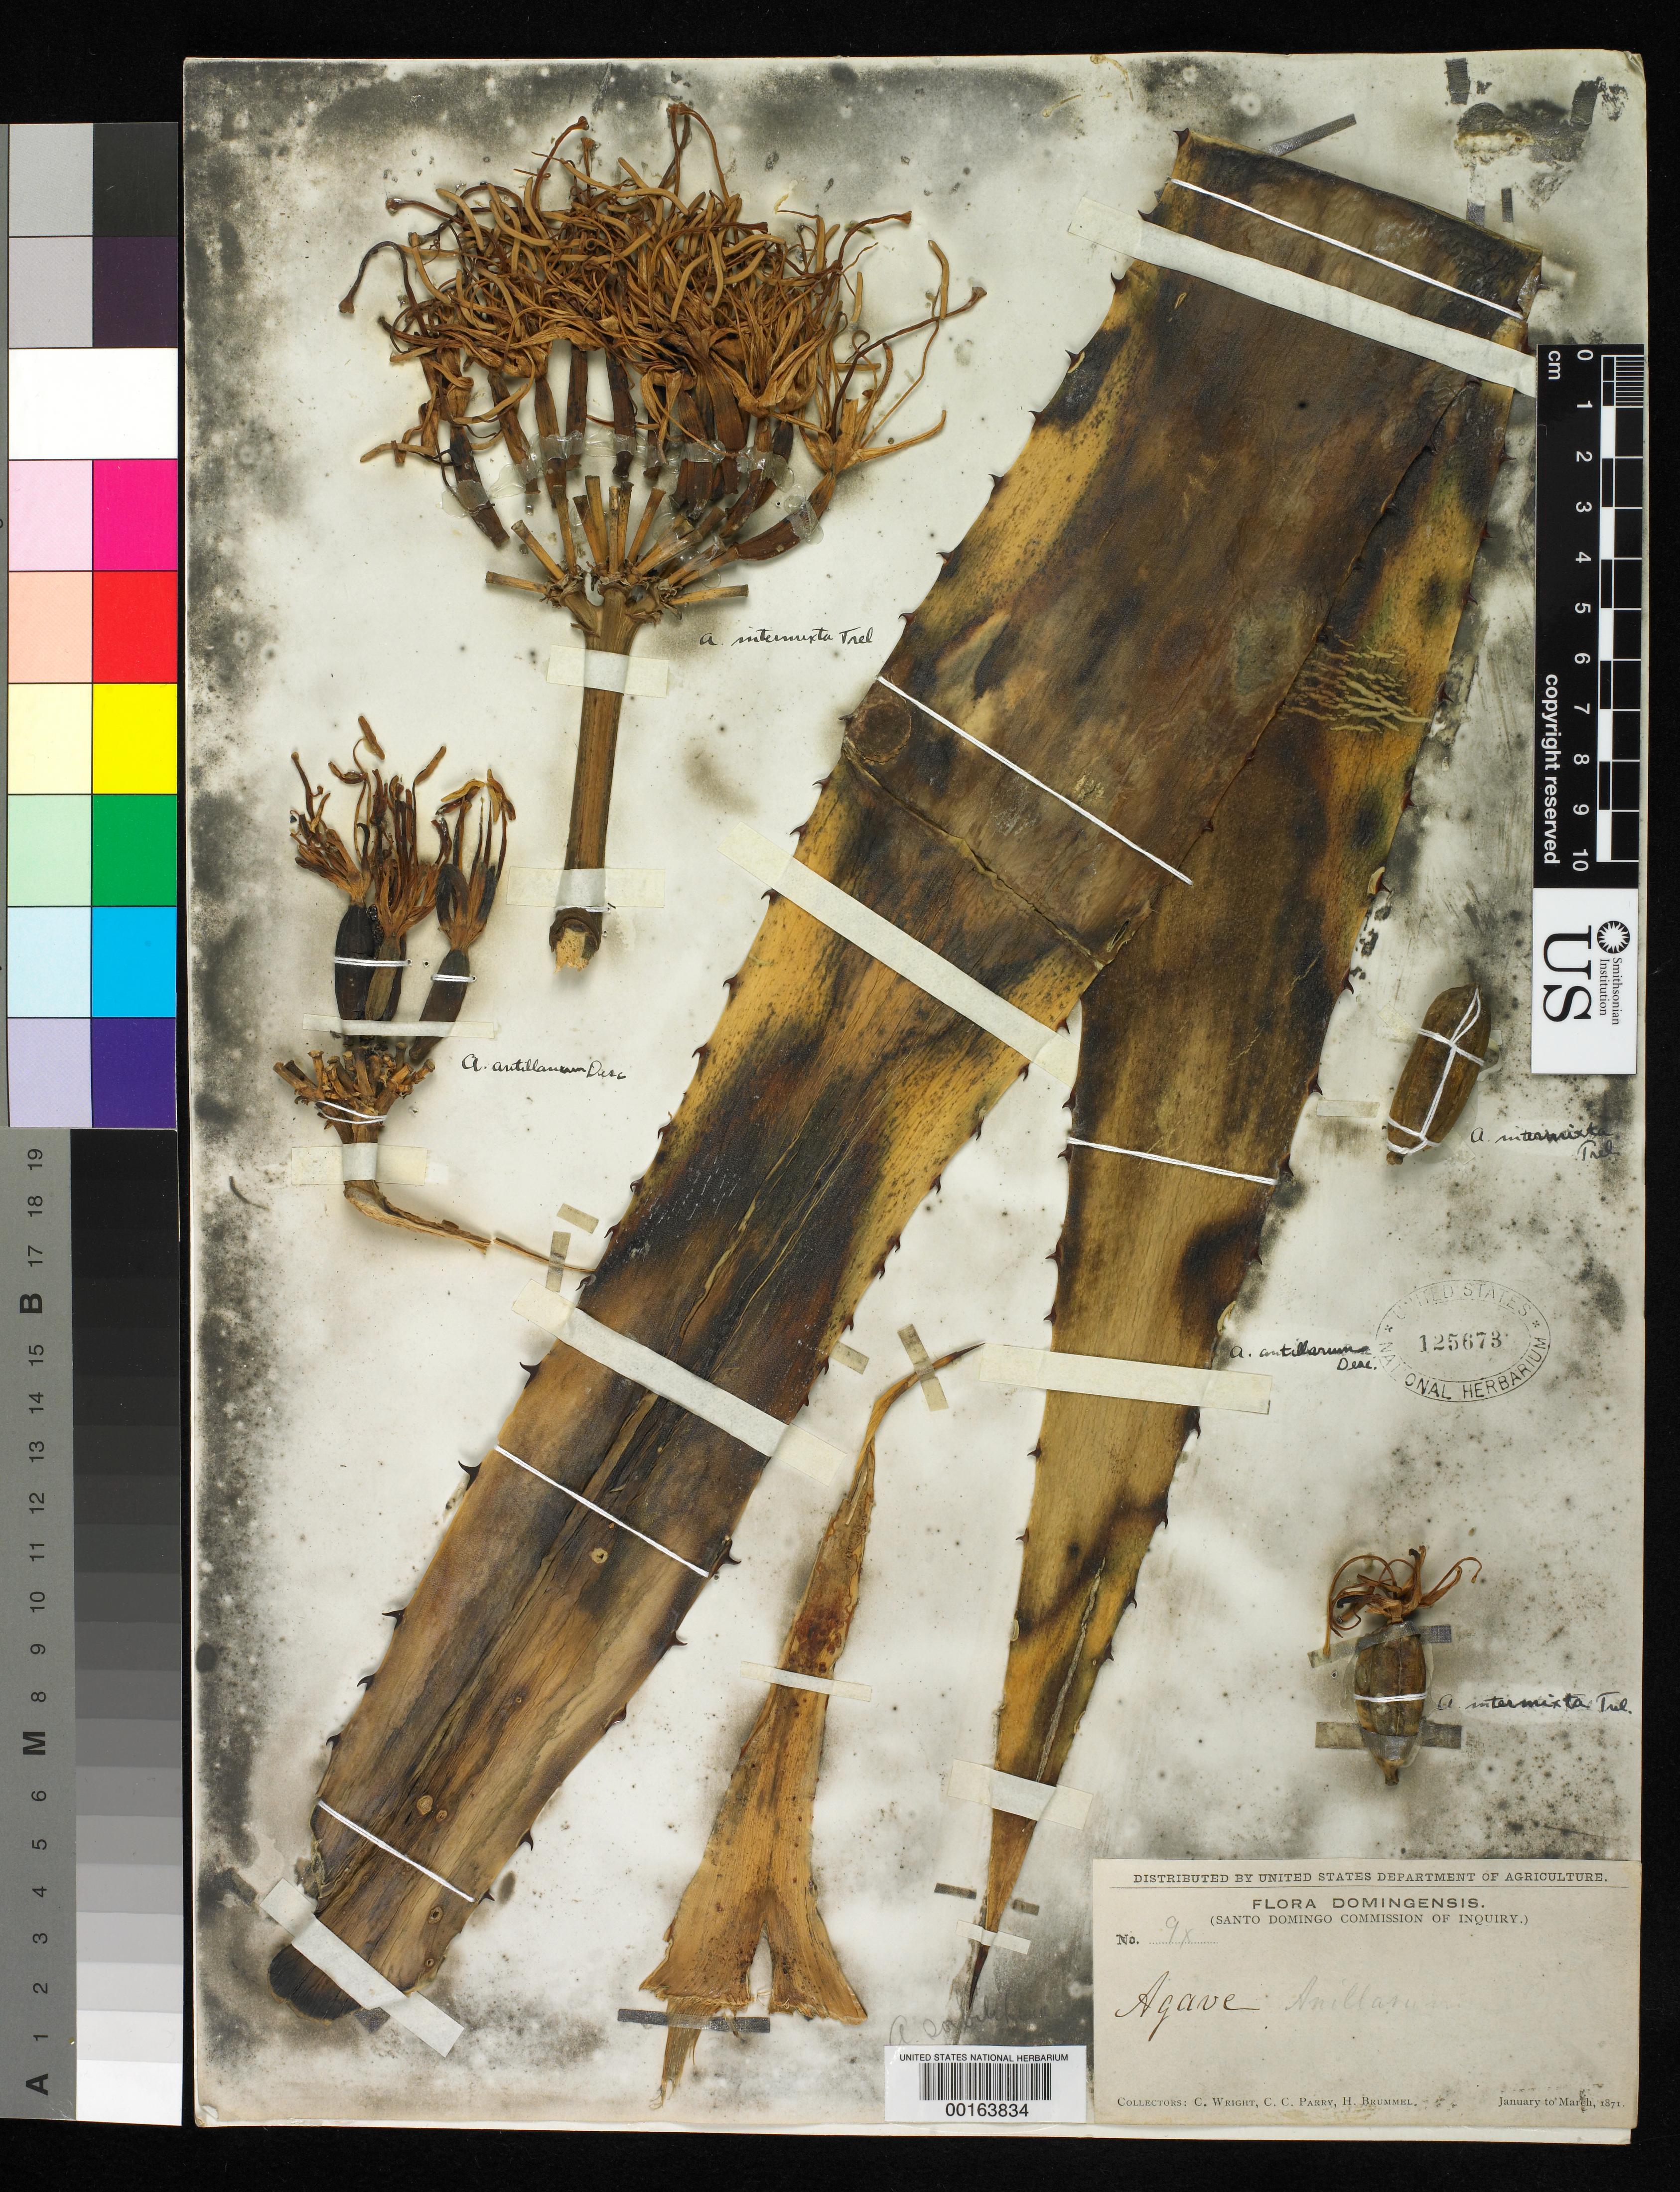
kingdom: Plantae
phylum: Tracheophyta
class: Liliopsida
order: Asparagales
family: Asparagaceae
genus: Agave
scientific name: Agave antillarum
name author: Descourt.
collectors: C. Wright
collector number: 9x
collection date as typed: Jan 1871 to -- Mar 1871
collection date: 1871-01/1871-03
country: Dominican Republic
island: Hispaniola Island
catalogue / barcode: US 125673